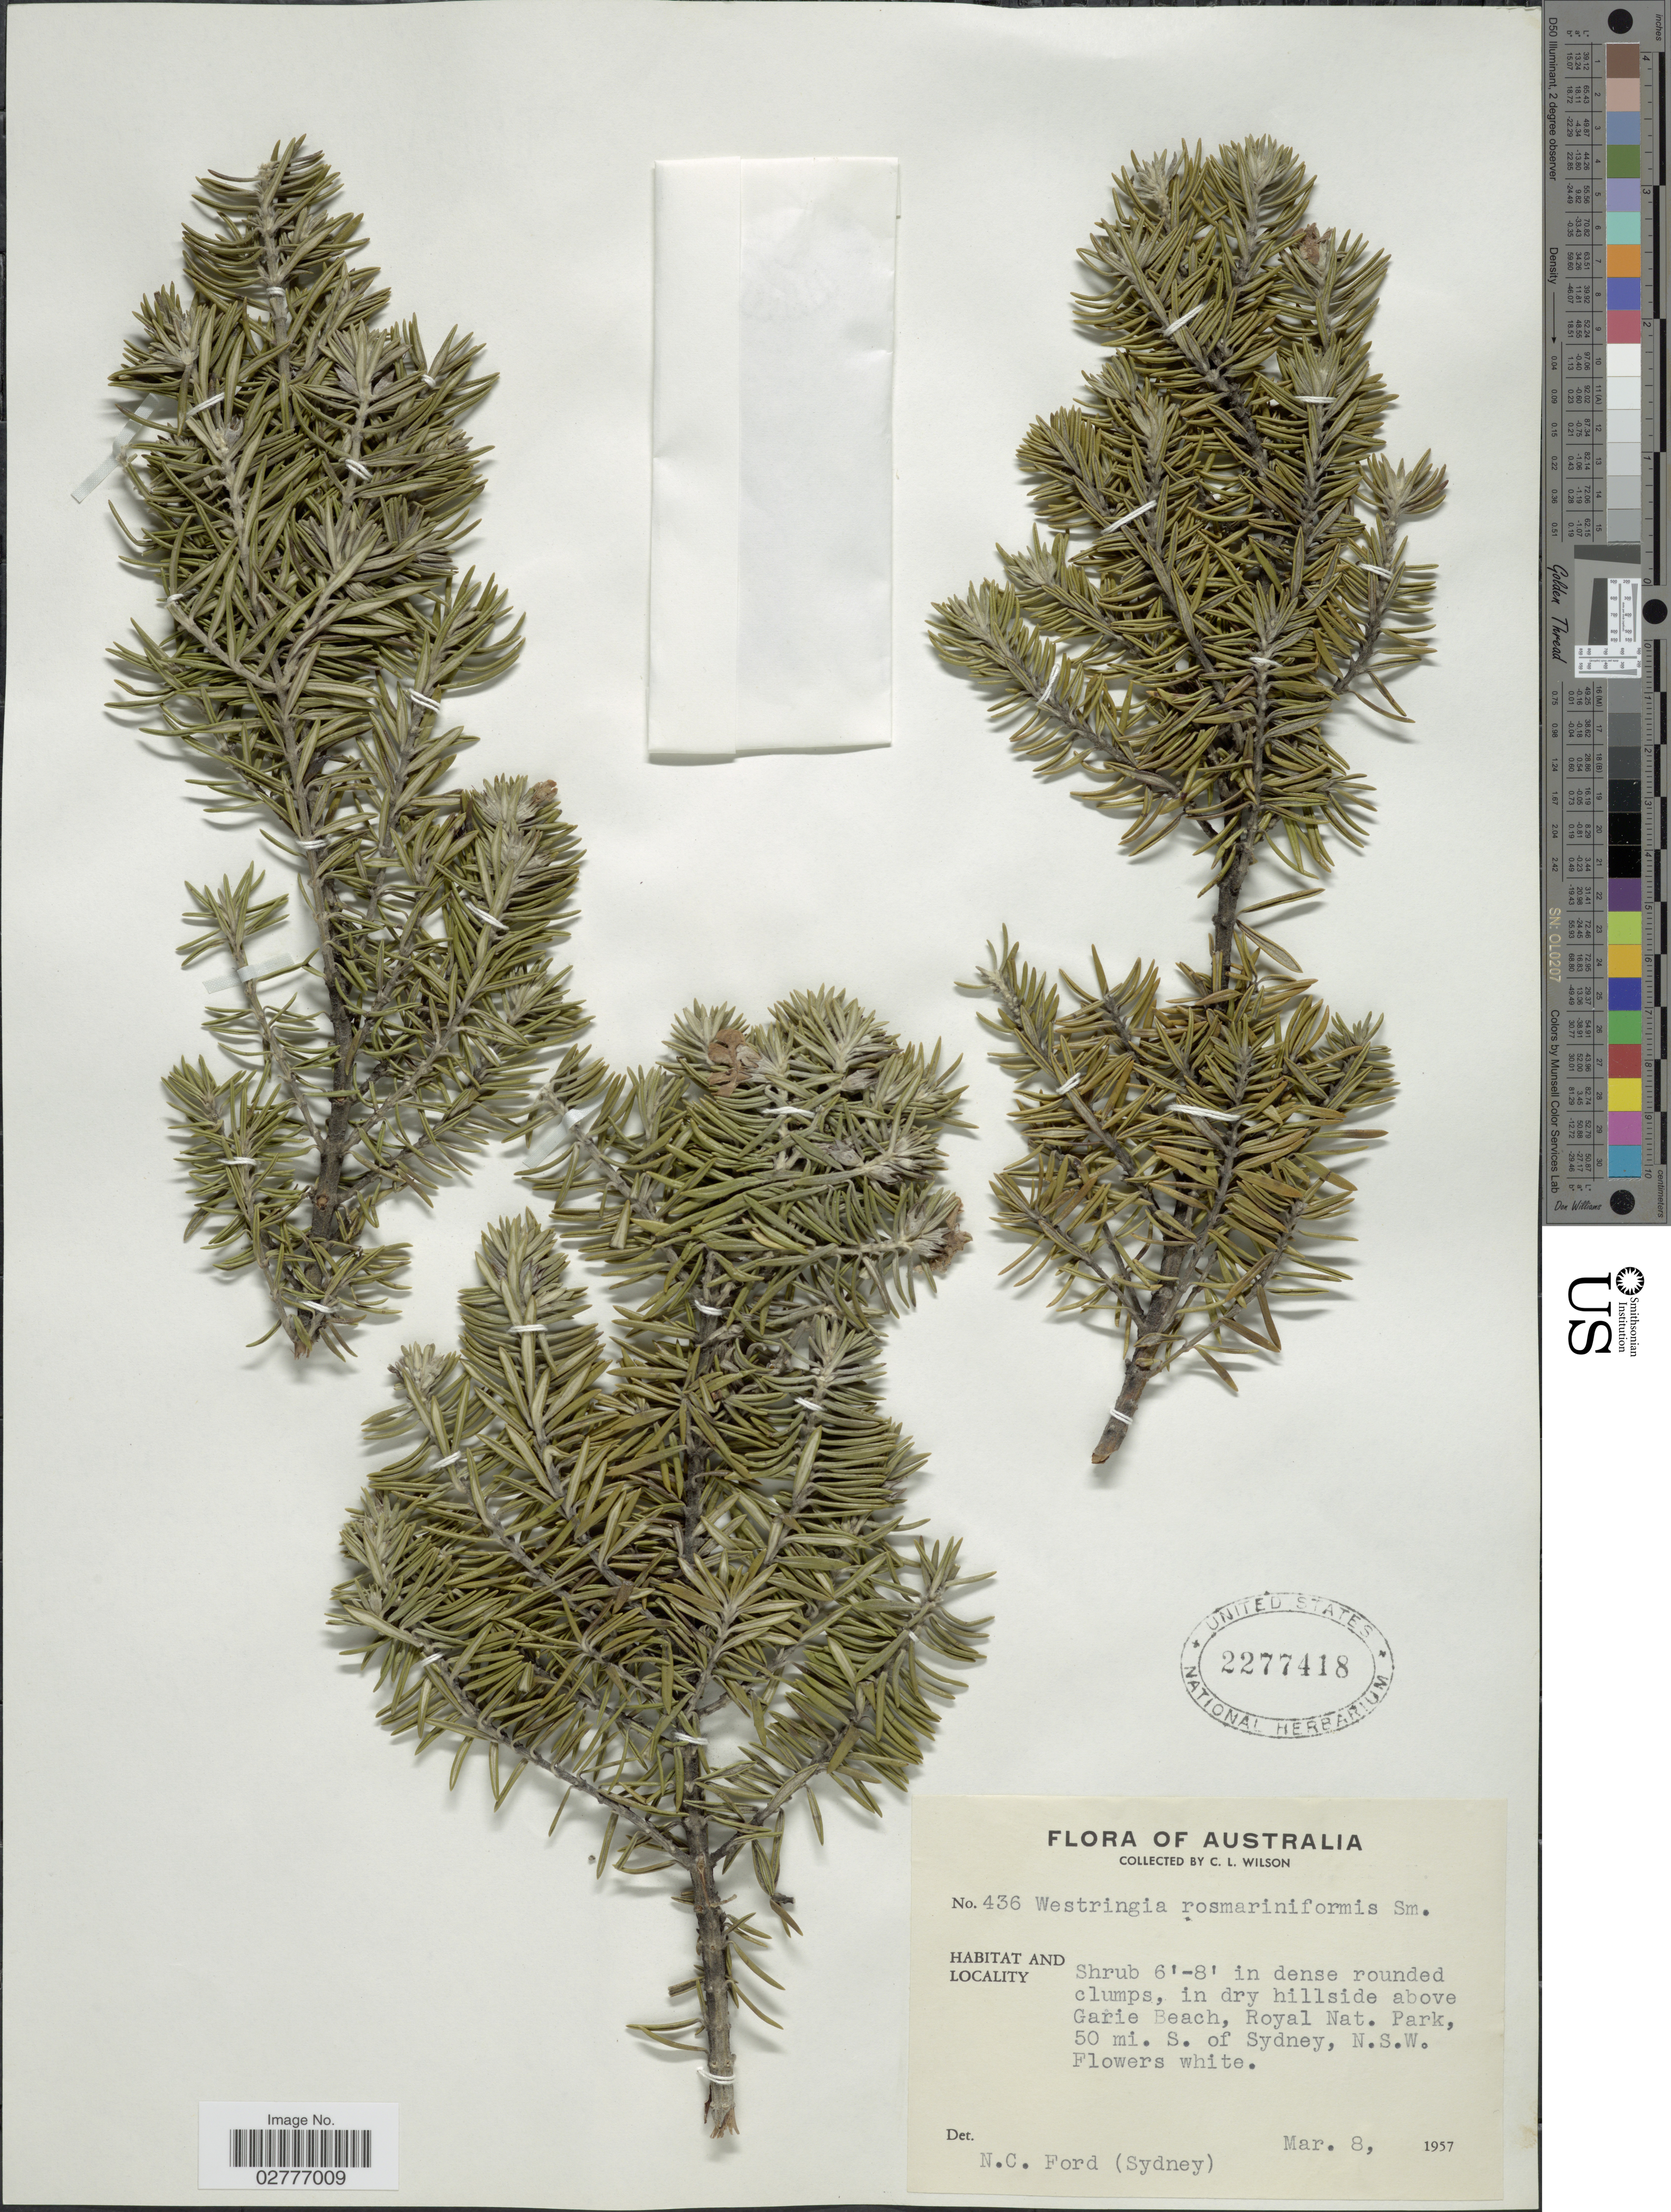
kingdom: Plantae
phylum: Tracheophyta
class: Magnoliopsida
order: Lamiales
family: Lamiaceae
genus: Westringia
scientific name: Westringia rosmariniformis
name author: Sm.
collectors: C. L. Wilson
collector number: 436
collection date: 1957-03-08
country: Australia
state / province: New South Wales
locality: In dry hillside above Garie Beach, Royal Nat. Park, 50 mi. S. of Sydney.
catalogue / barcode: US 2277418